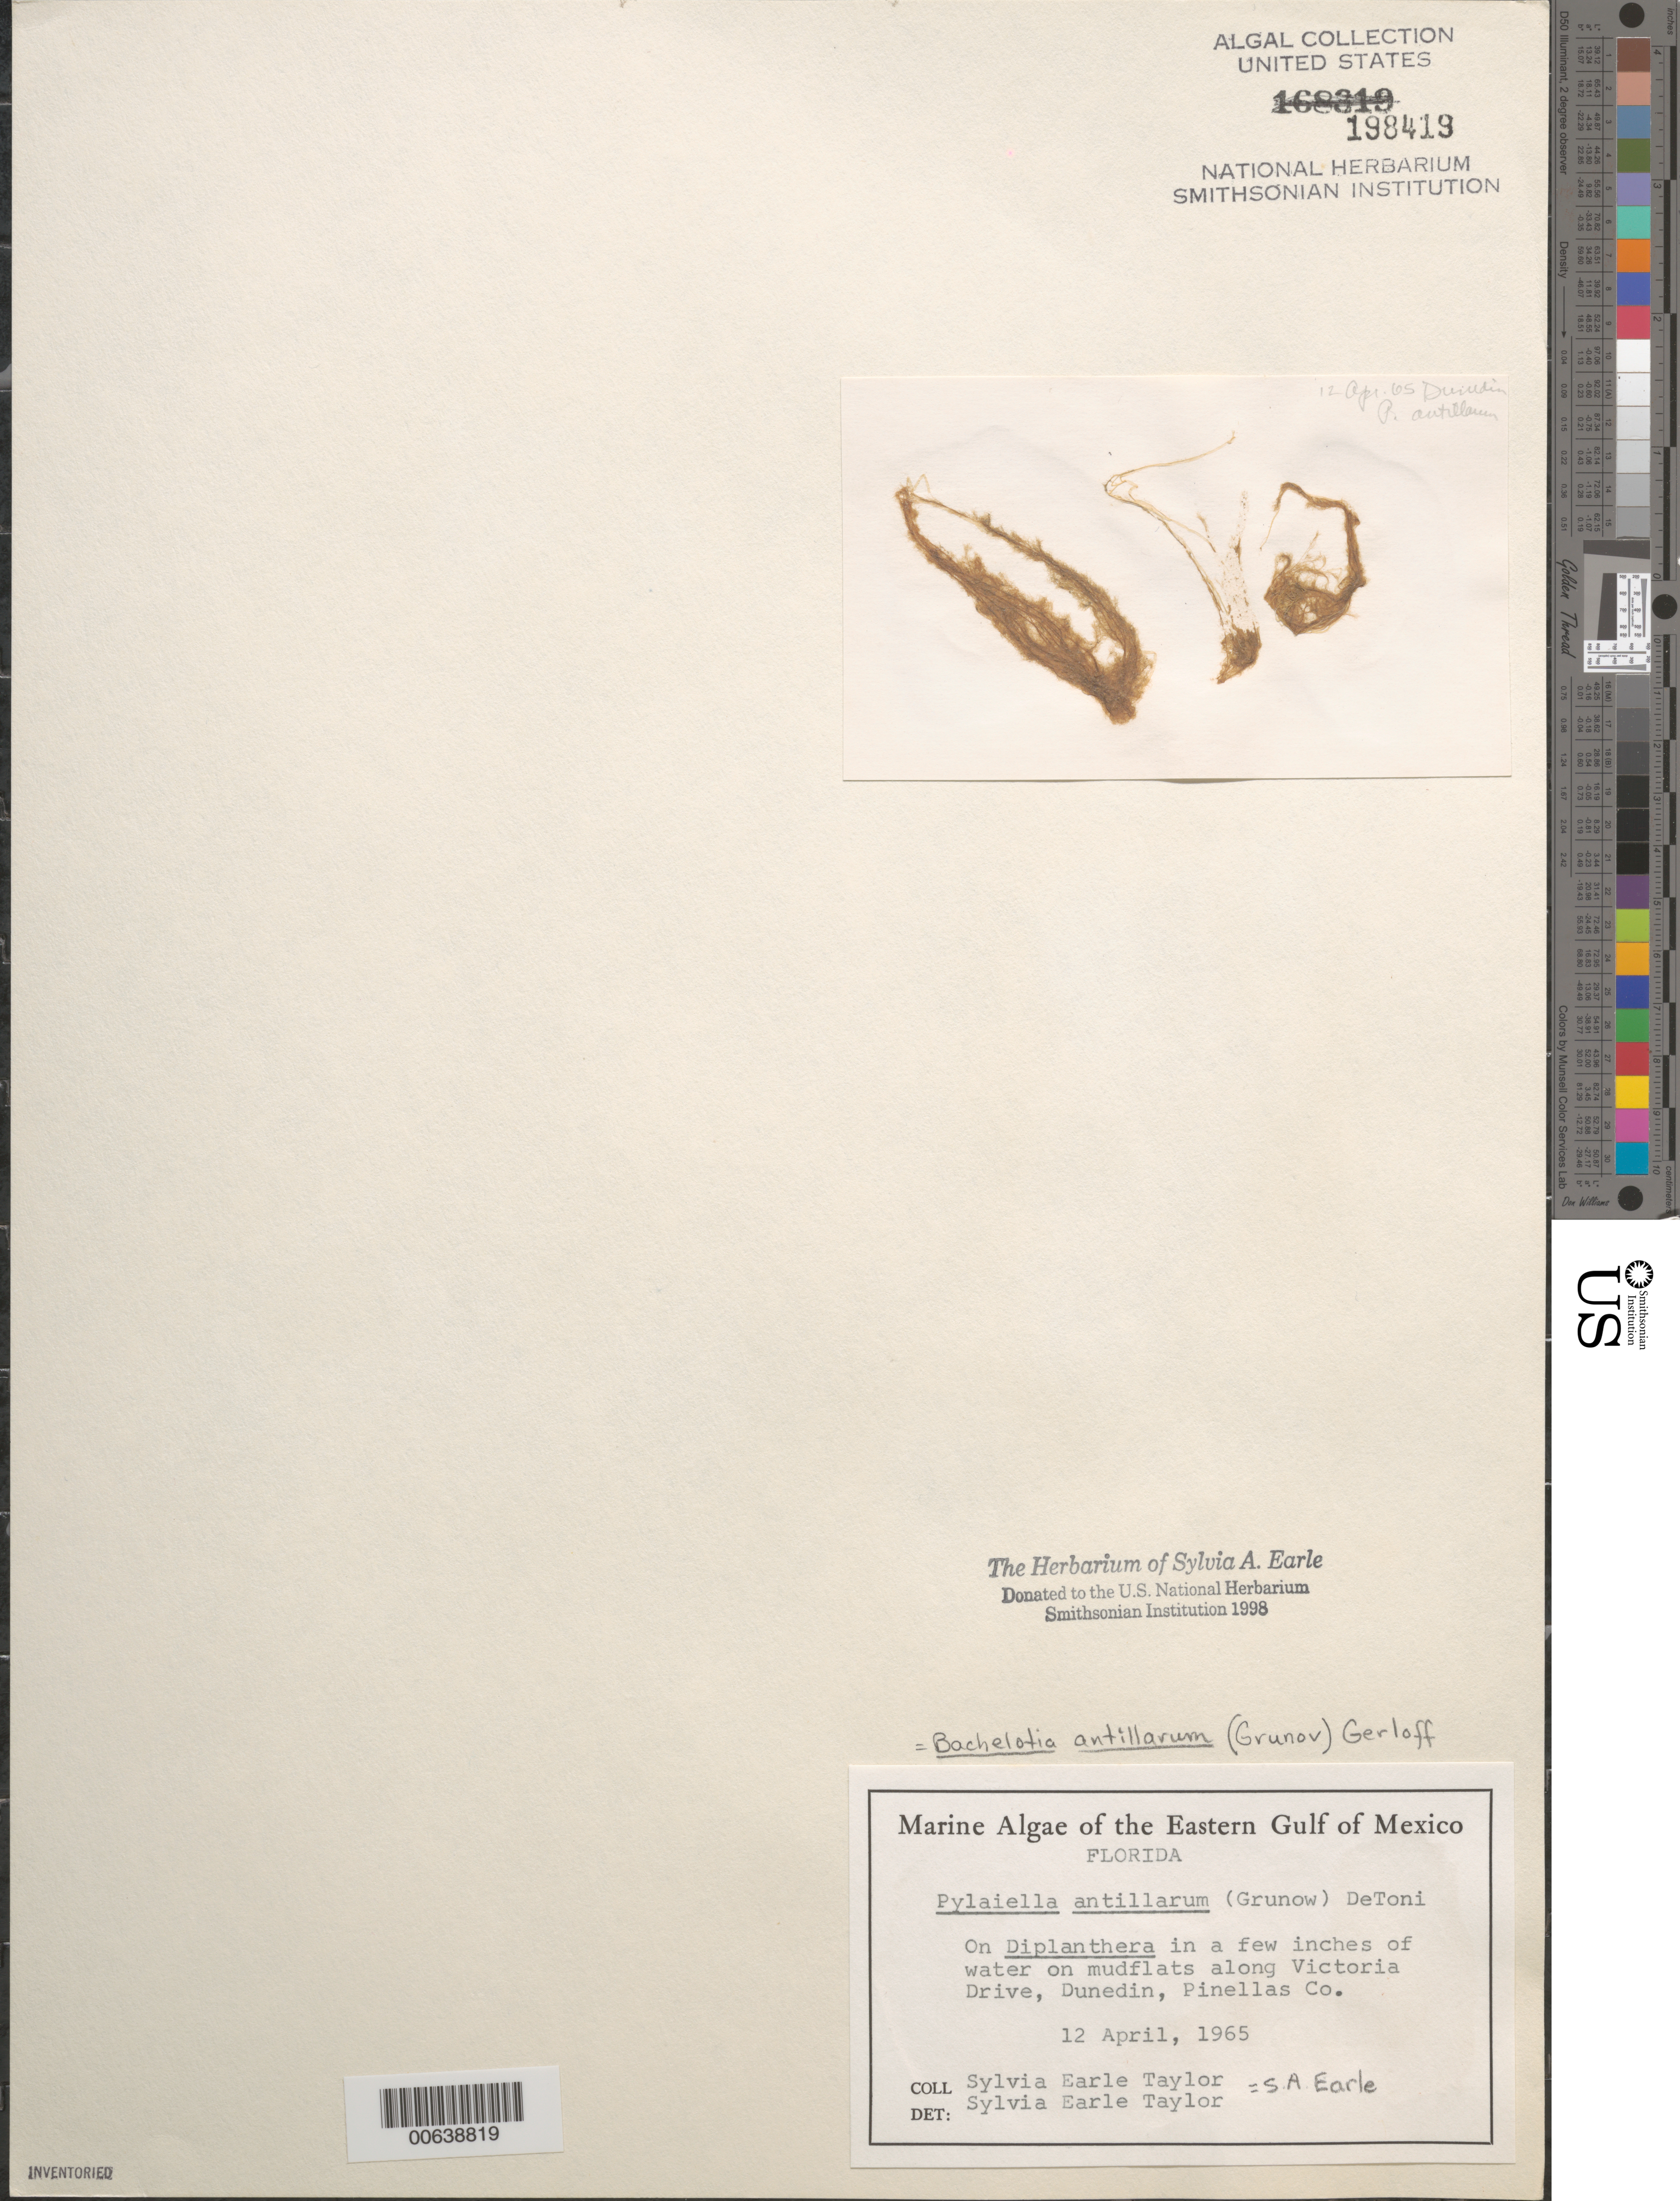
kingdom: Chromista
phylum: Ochrophyta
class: Phaeophyceae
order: Ectocarpales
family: Ectocarpaceae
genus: Bachelotia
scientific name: Bachelotia antillarum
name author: (Grunow) Gerloff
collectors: S. A. Earle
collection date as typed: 12 Apr 1965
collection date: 1965-04-12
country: United States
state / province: Florida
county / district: Pinellas County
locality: Dunedin, Victoria Drive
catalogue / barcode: US 198419